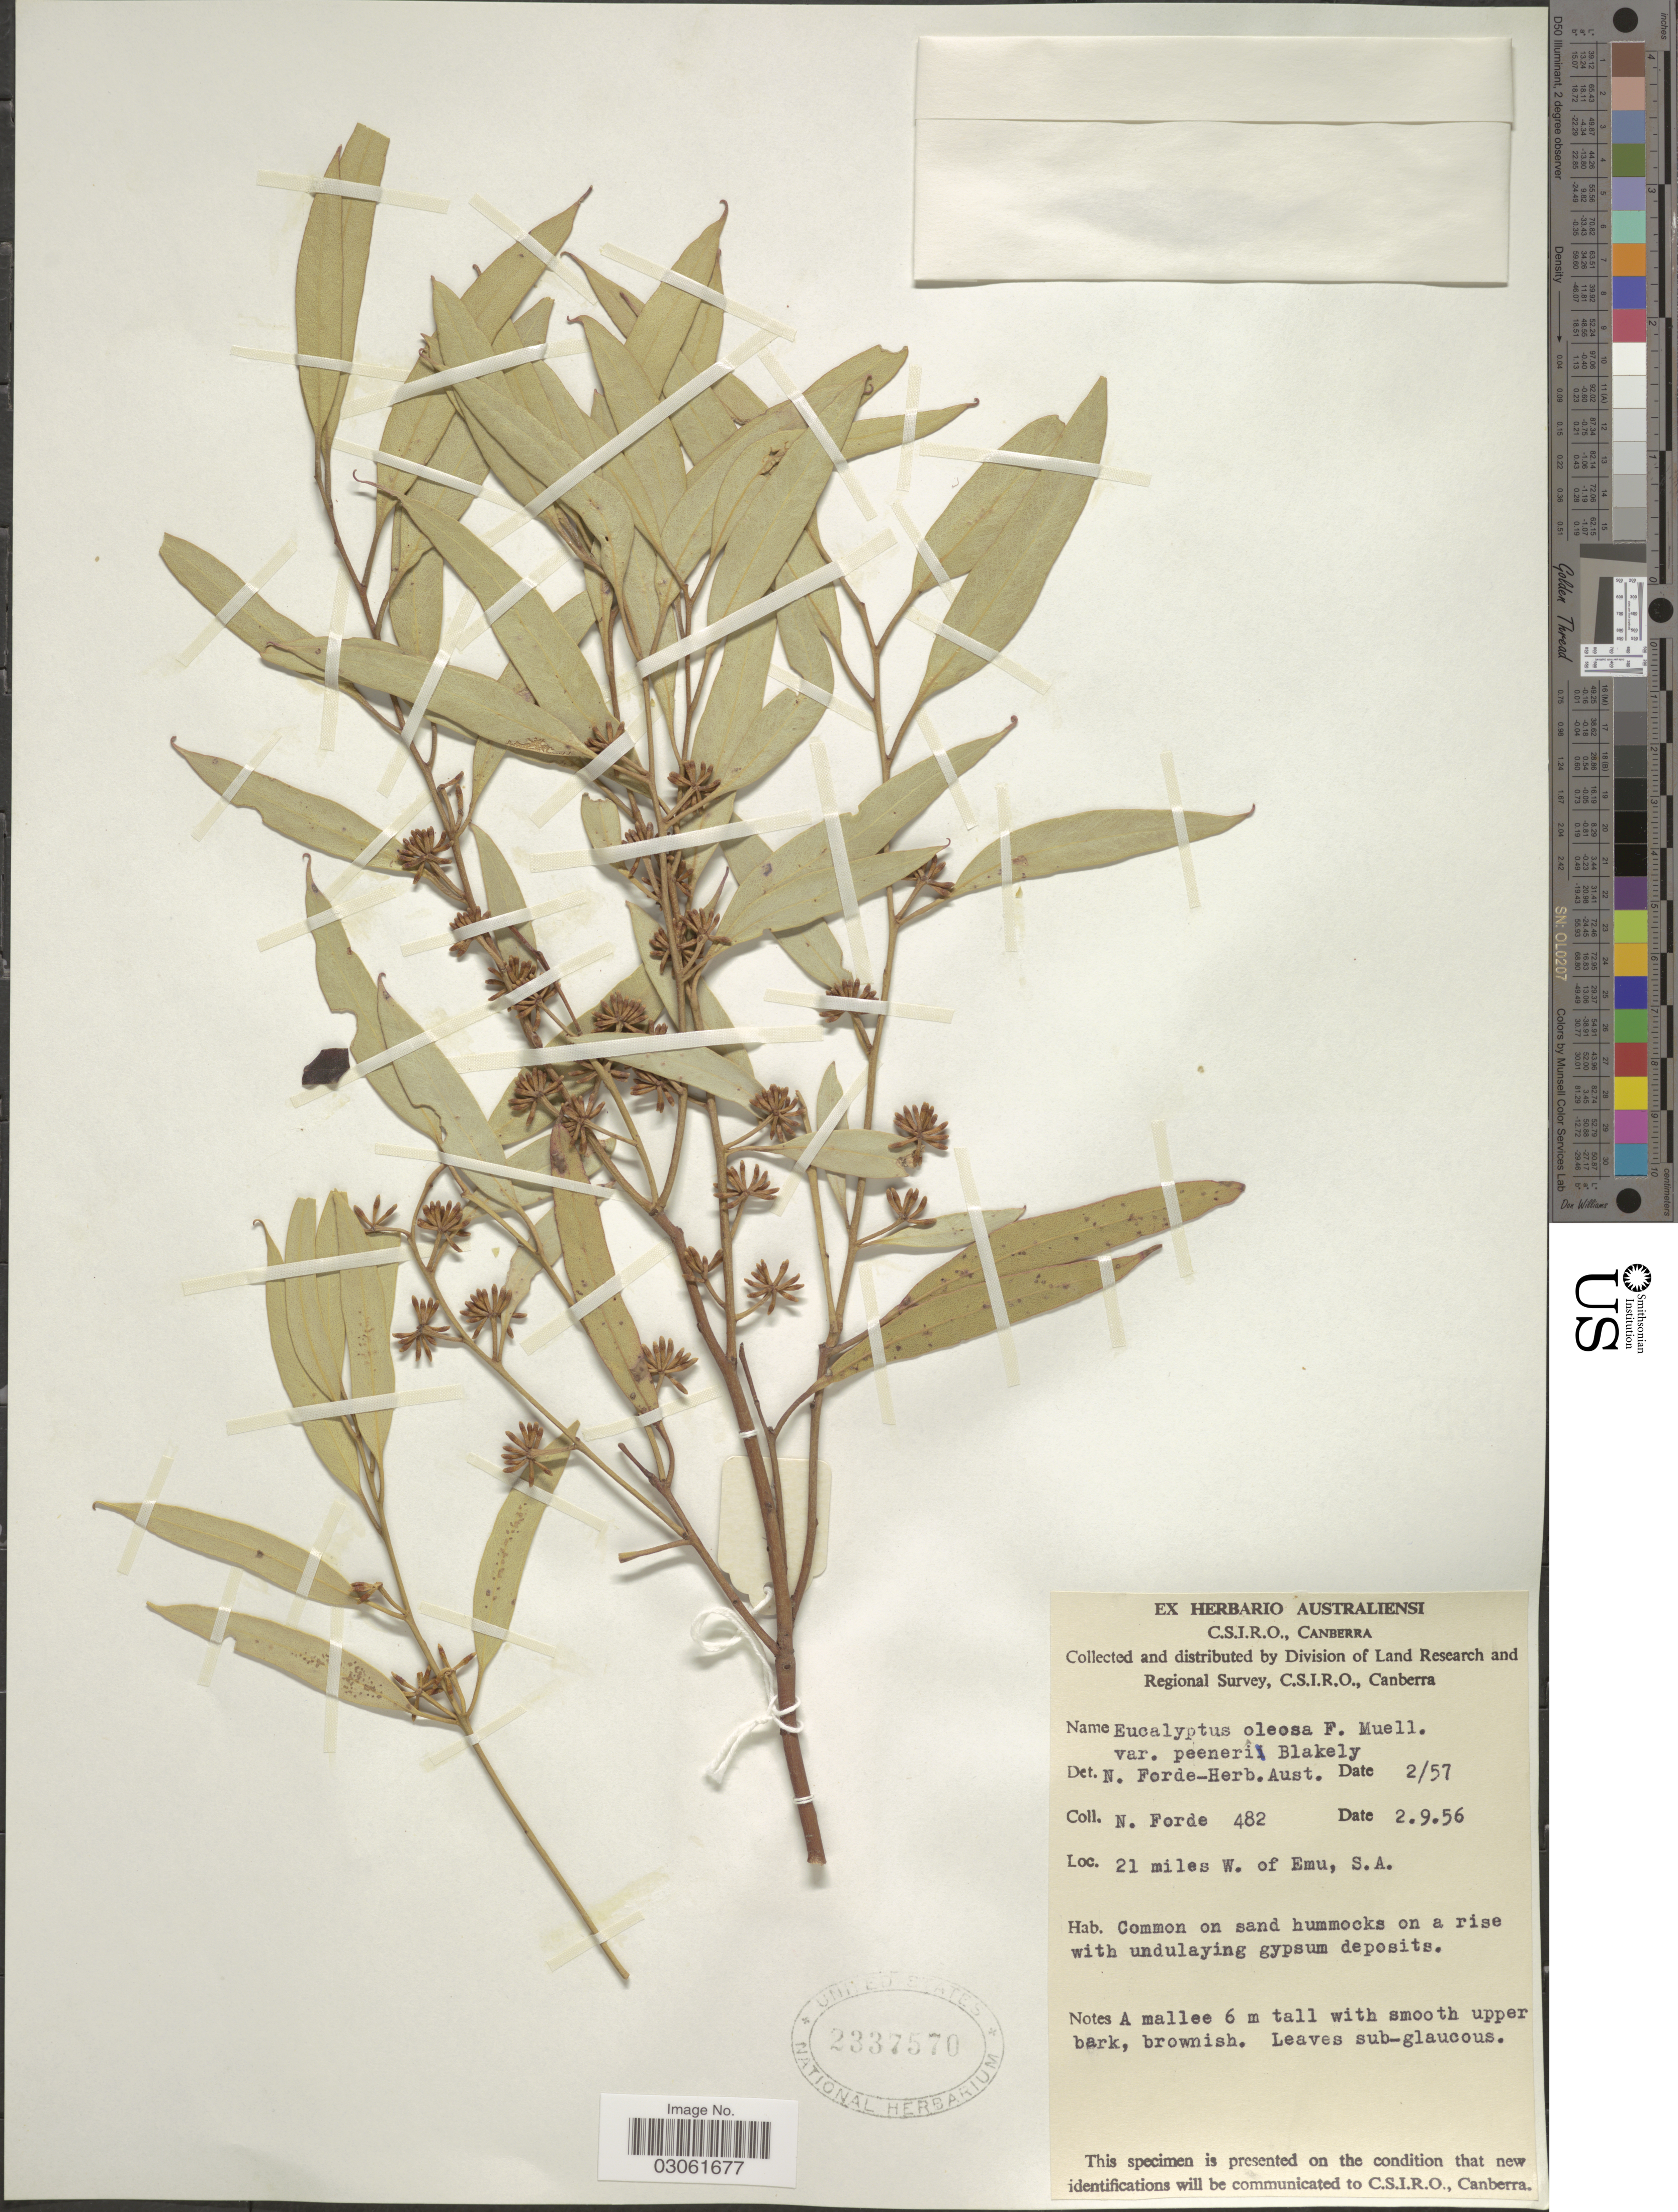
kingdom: Plantae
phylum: Tracheophyta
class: Magnoliopsida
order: Myrtales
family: Myrtaceae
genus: Eucalyptus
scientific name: Eucalyptus oleosa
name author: F. Muell. ex Miq.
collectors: N. Forde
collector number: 482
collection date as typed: Transcribed d/m/y: 2/9/56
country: Australia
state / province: South Australia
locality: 21 miles W. of Emu.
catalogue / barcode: US 2337570